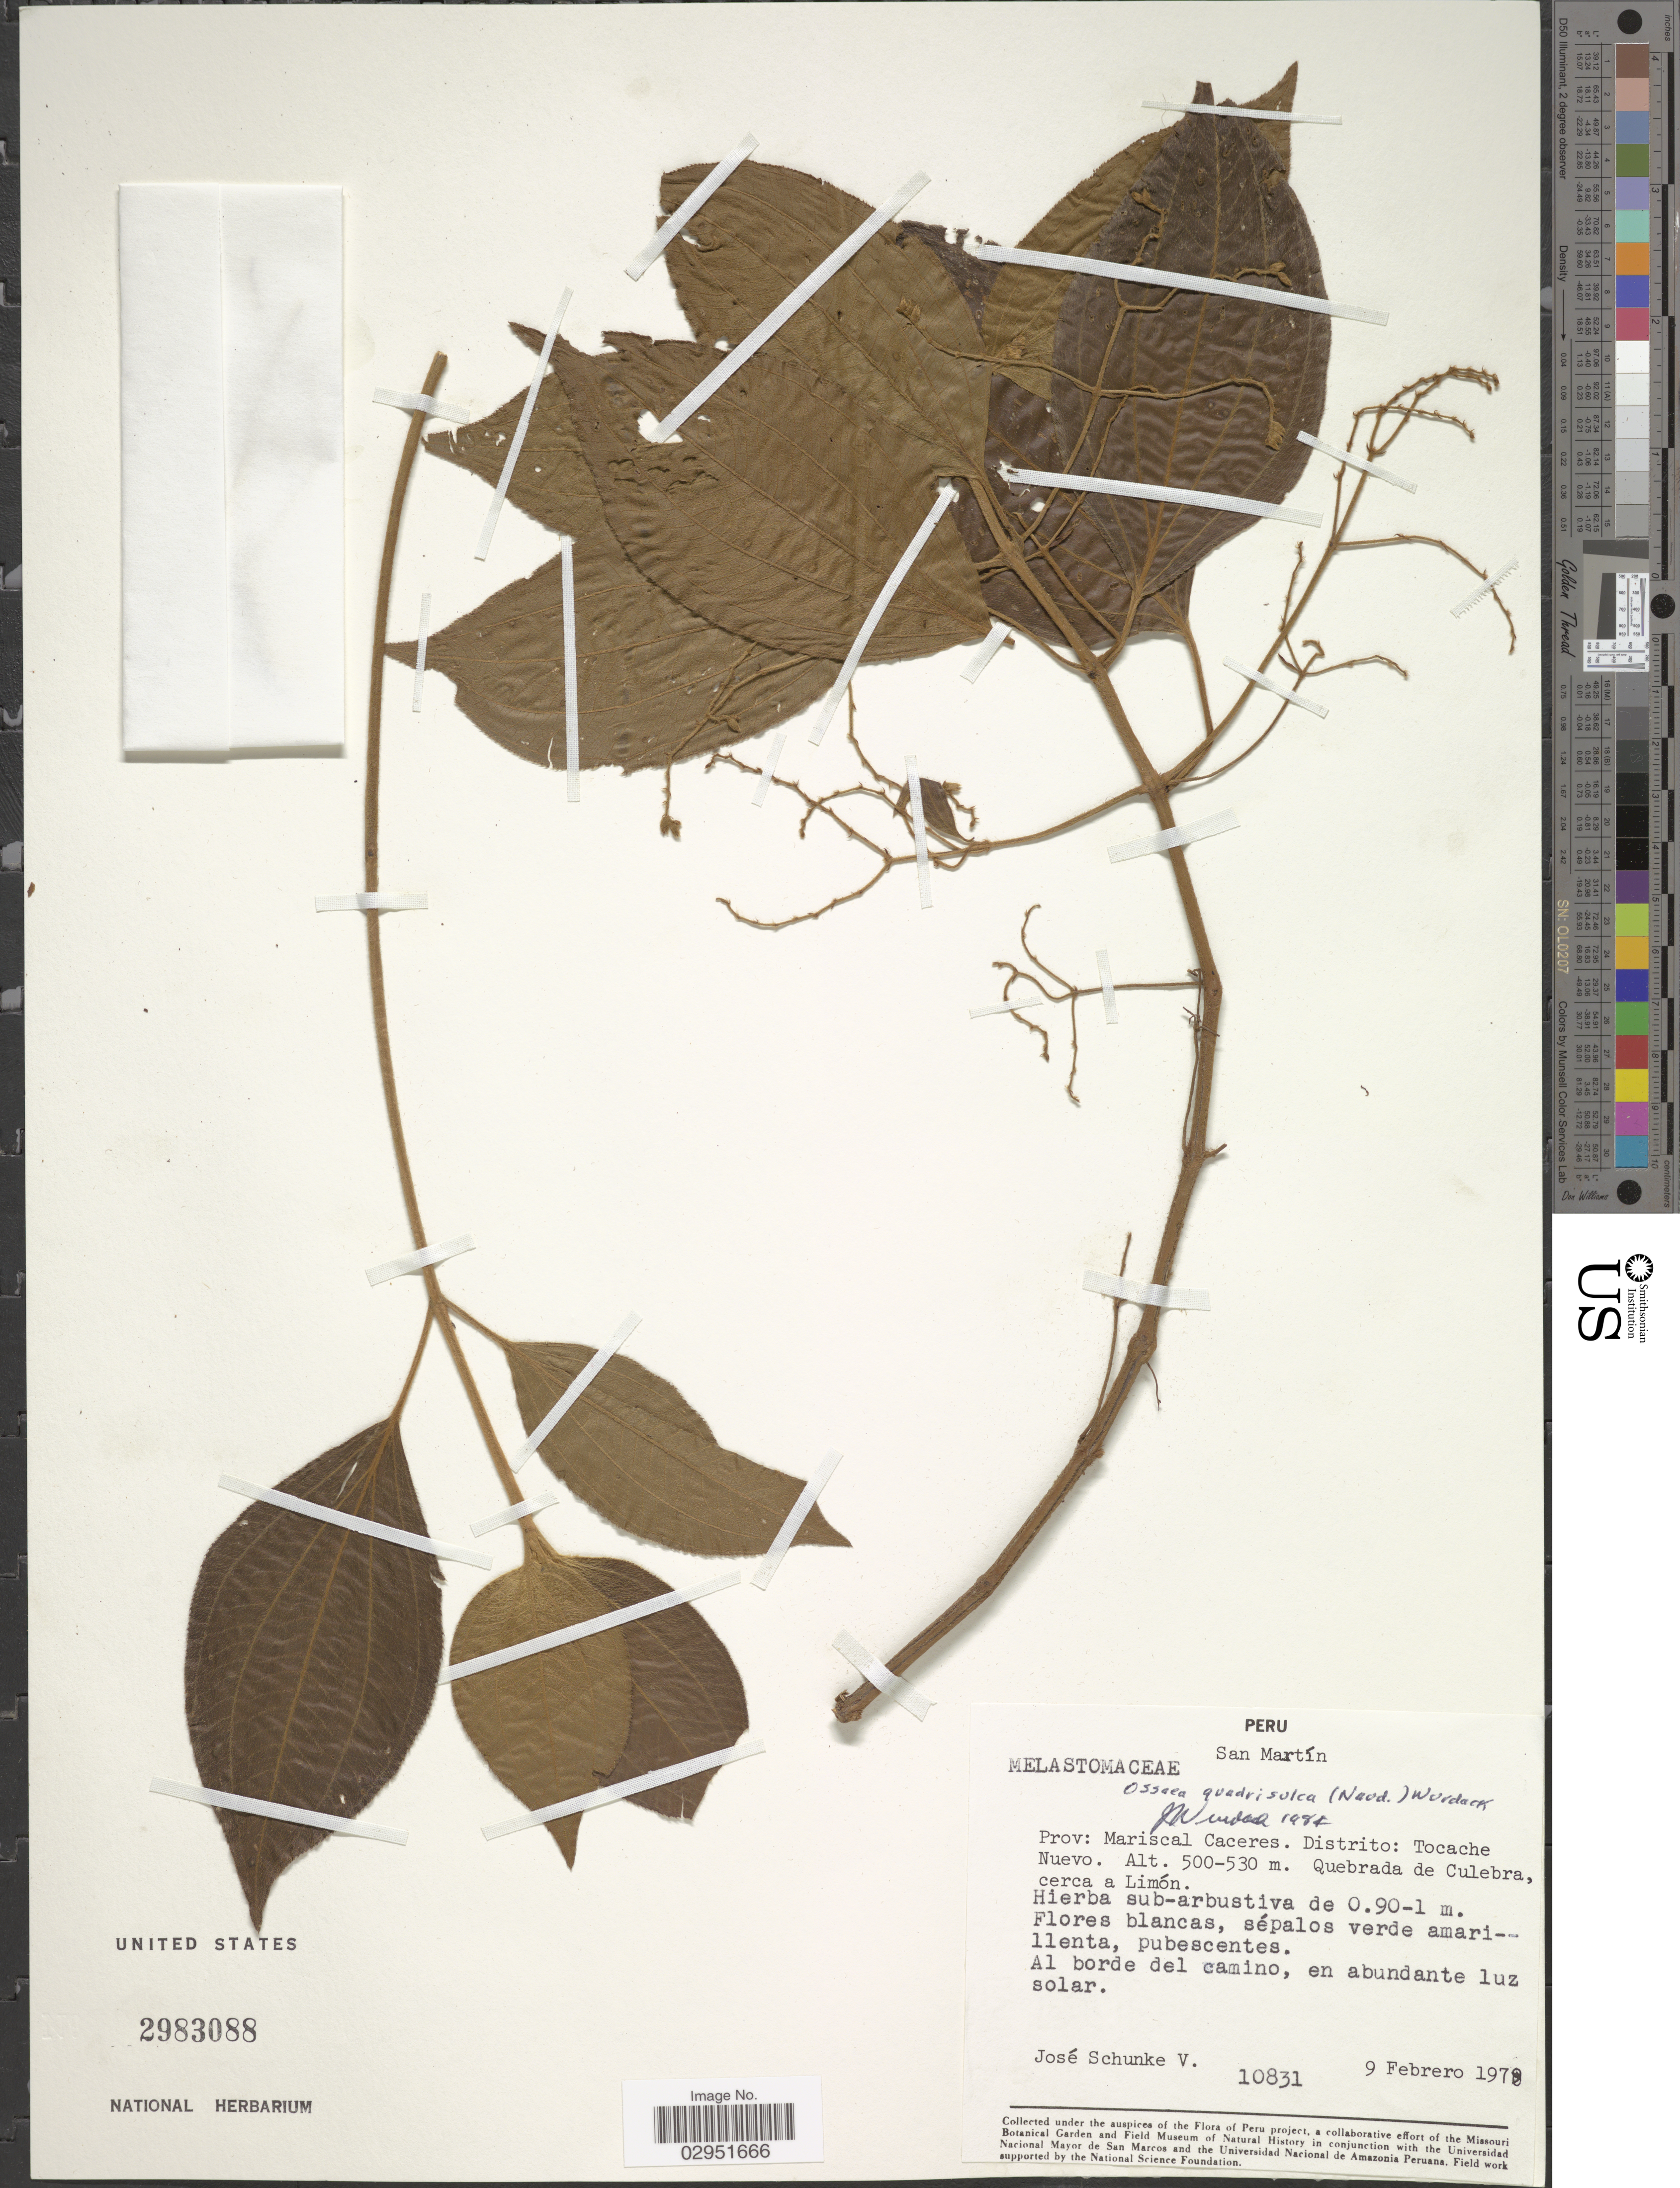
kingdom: Plantae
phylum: Tracheophyta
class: Magnoliopsida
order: Myrtales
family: Melastomataceae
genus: Ossaea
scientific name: Ossaea quadrisulca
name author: (Naudin) Wurdack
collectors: J. Schunke Vigo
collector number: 10831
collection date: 1978-02-09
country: Peru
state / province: San Martín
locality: Prov: Mariscal Caceres. Distrito: Tocache Nuevo. Quebrada de Culebra, cerca a Limón.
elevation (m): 500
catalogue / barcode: US 2983088